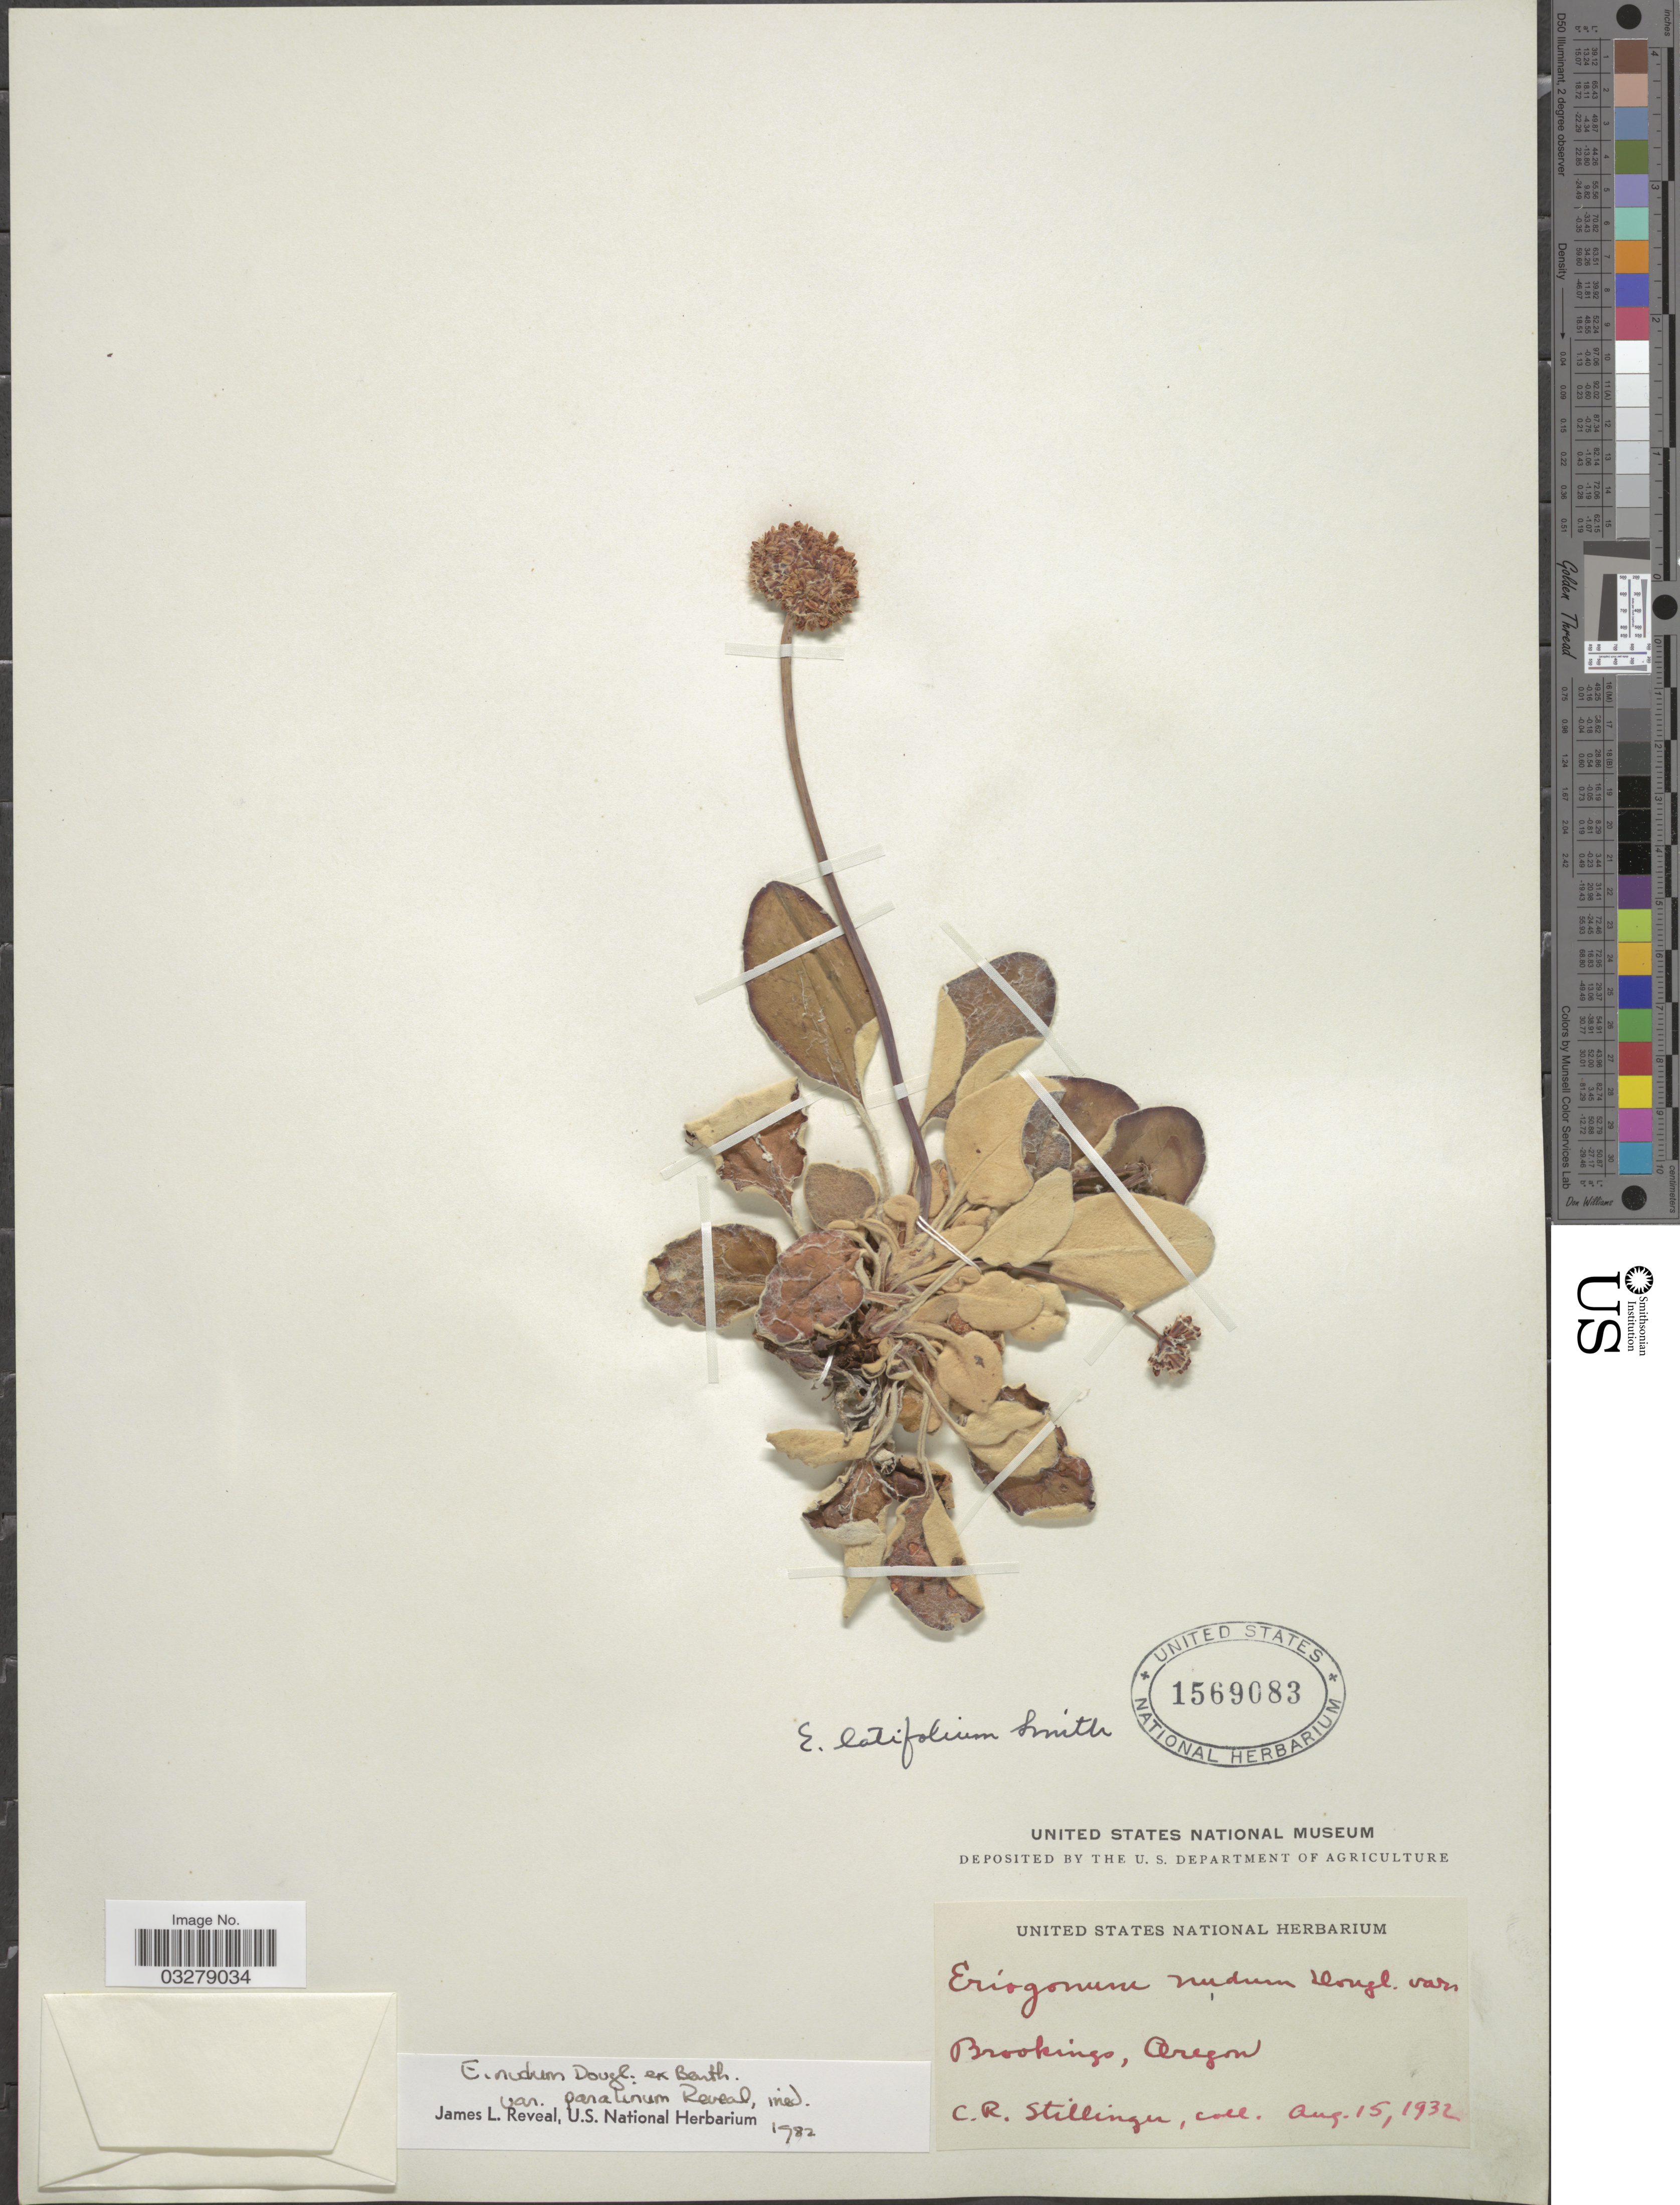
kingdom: Plantae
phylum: Tracheophyta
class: Magnoliopsida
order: Caryophyllales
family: Polygonaceae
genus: Eriogonum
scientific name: Eriogonum nudum var. paralinum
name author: Reveal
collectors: C. Stillinger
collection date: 1932-08-15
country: United States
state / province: Oregon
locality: Brookings.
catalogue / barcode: US 1569083